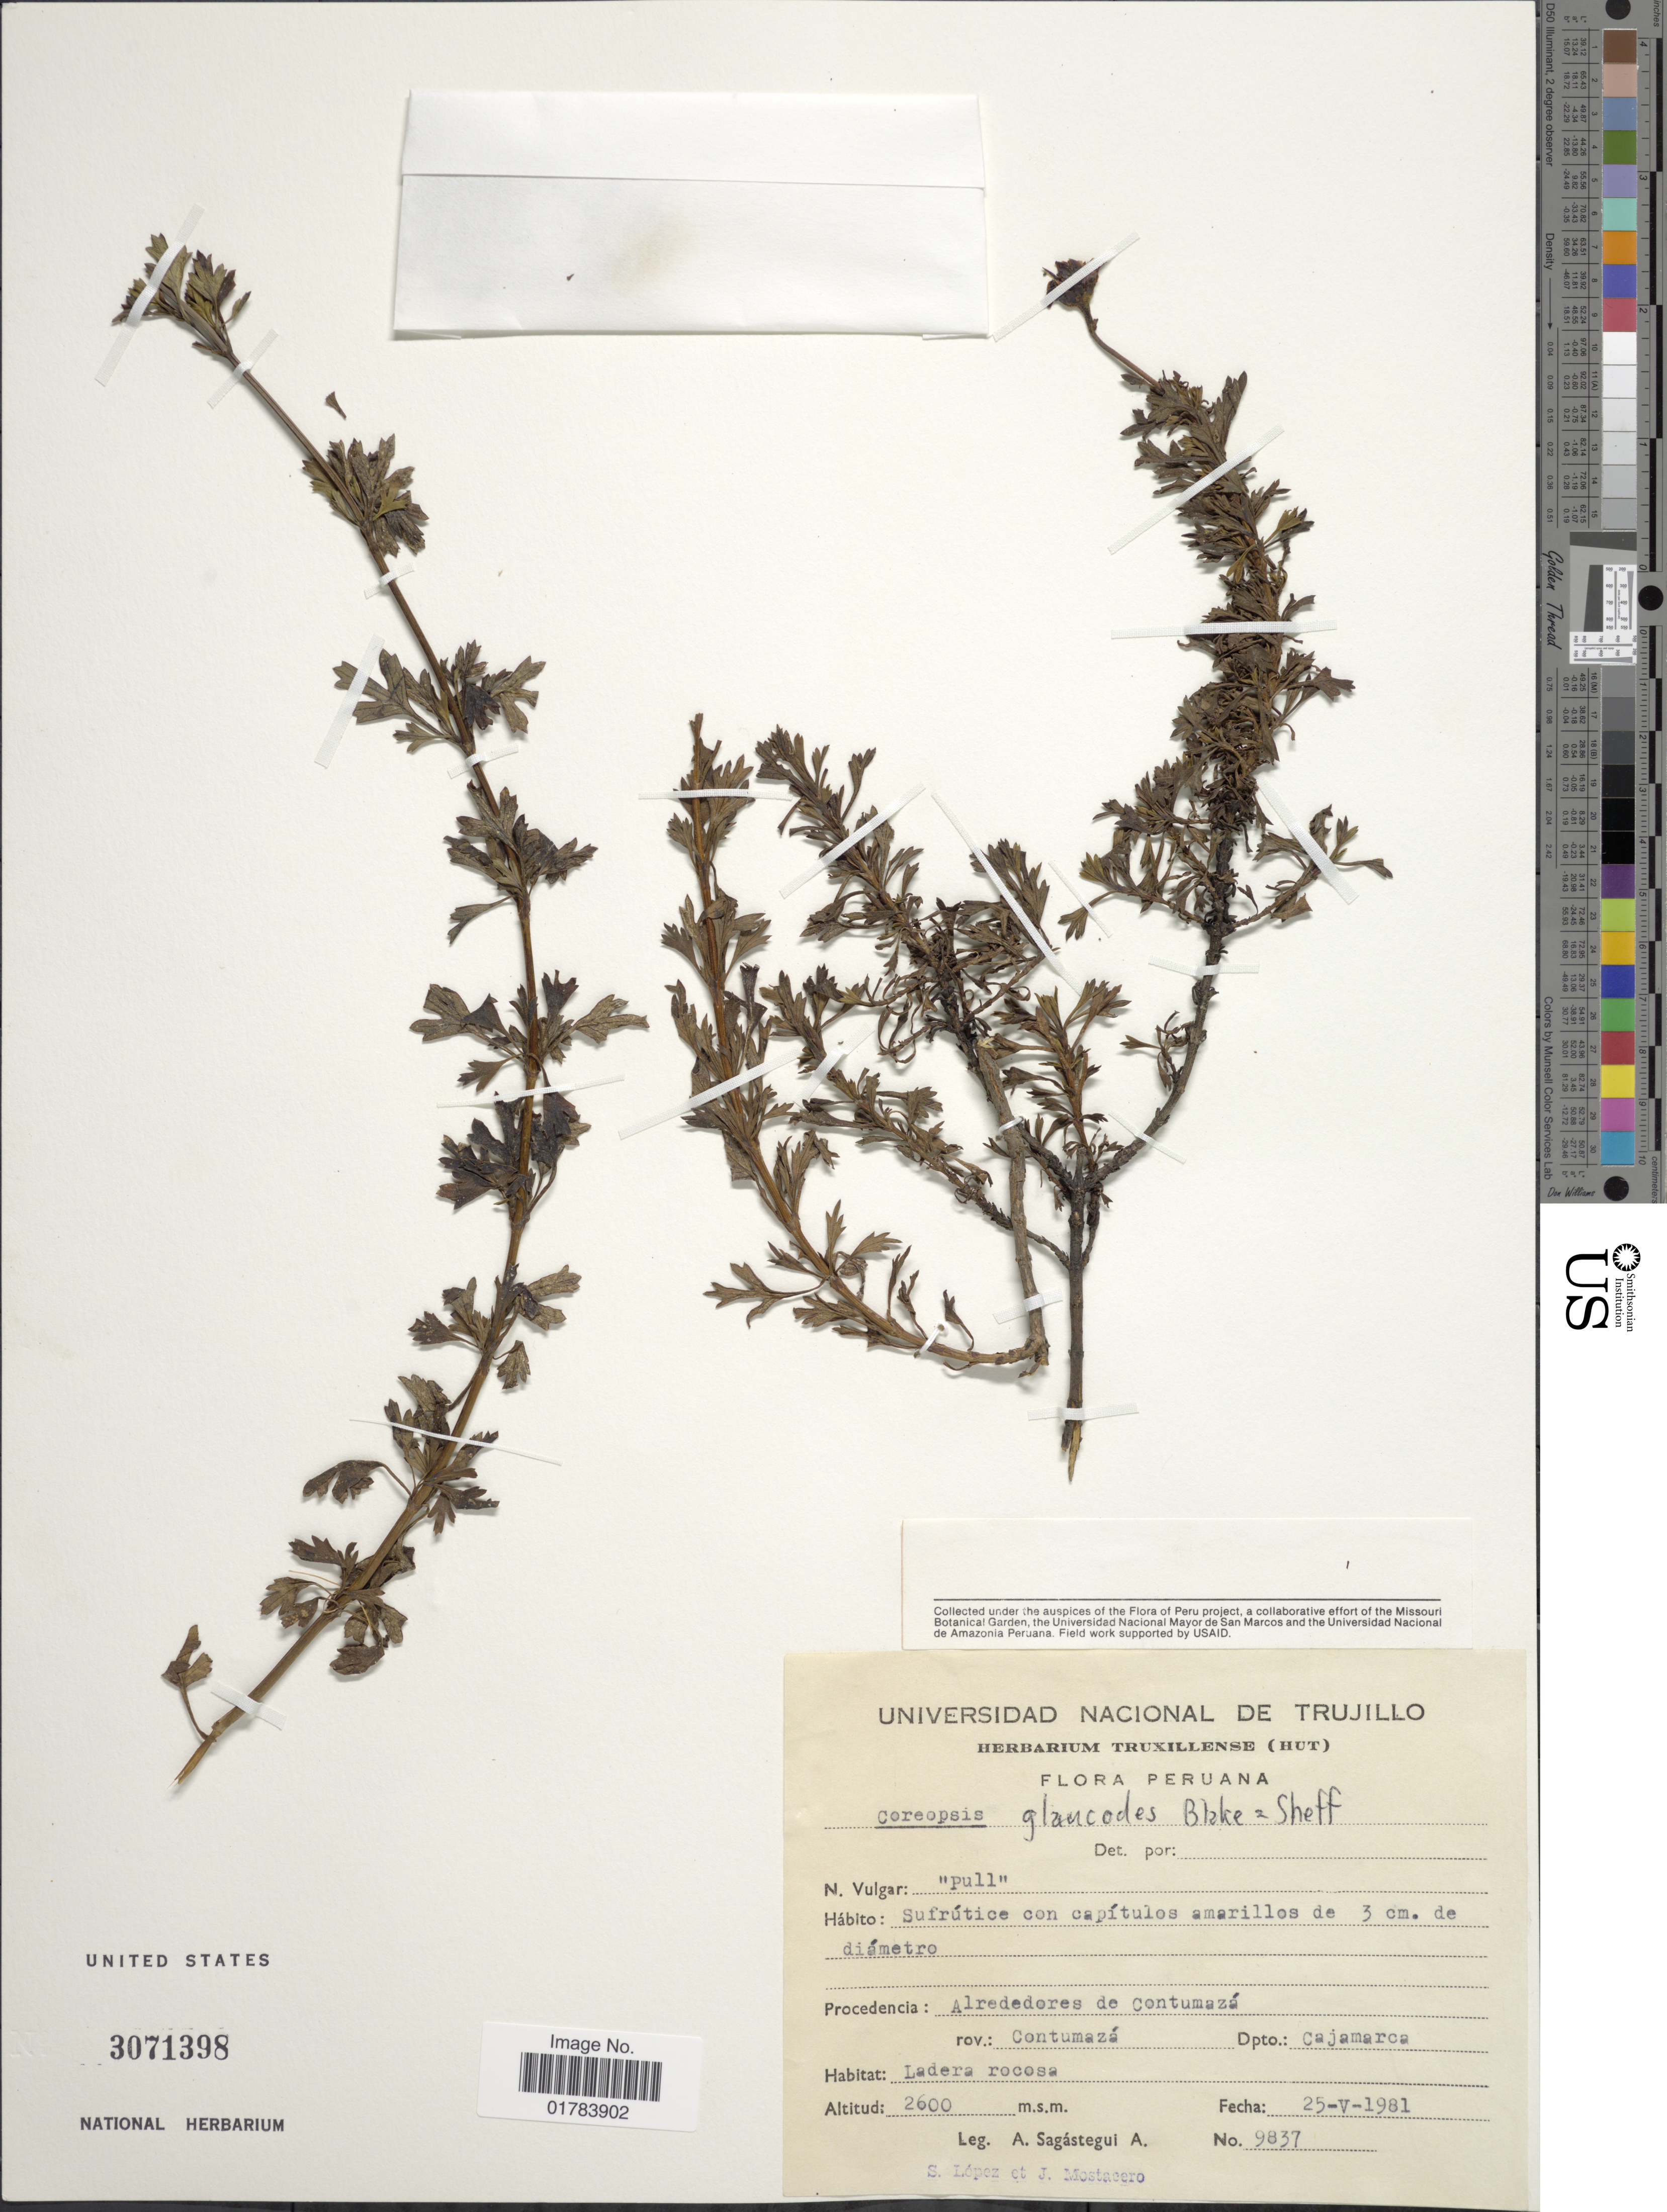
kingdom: Plantae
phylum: Tracheophyta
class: Magnoliopsida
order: Asterales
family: Asteraceae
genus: Coreopsis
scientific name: Coreopsis microlepis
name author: S.F. Blake & Sherff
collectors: A. Sagástegui A., S. López & J. Mostacero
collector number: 9837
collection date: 1981-05-25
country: Peru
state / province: Cajamarca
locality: Procedencia: Alrededores de Contumaza, rov.: Contumaza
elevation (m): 2600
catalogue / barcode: US 3071398